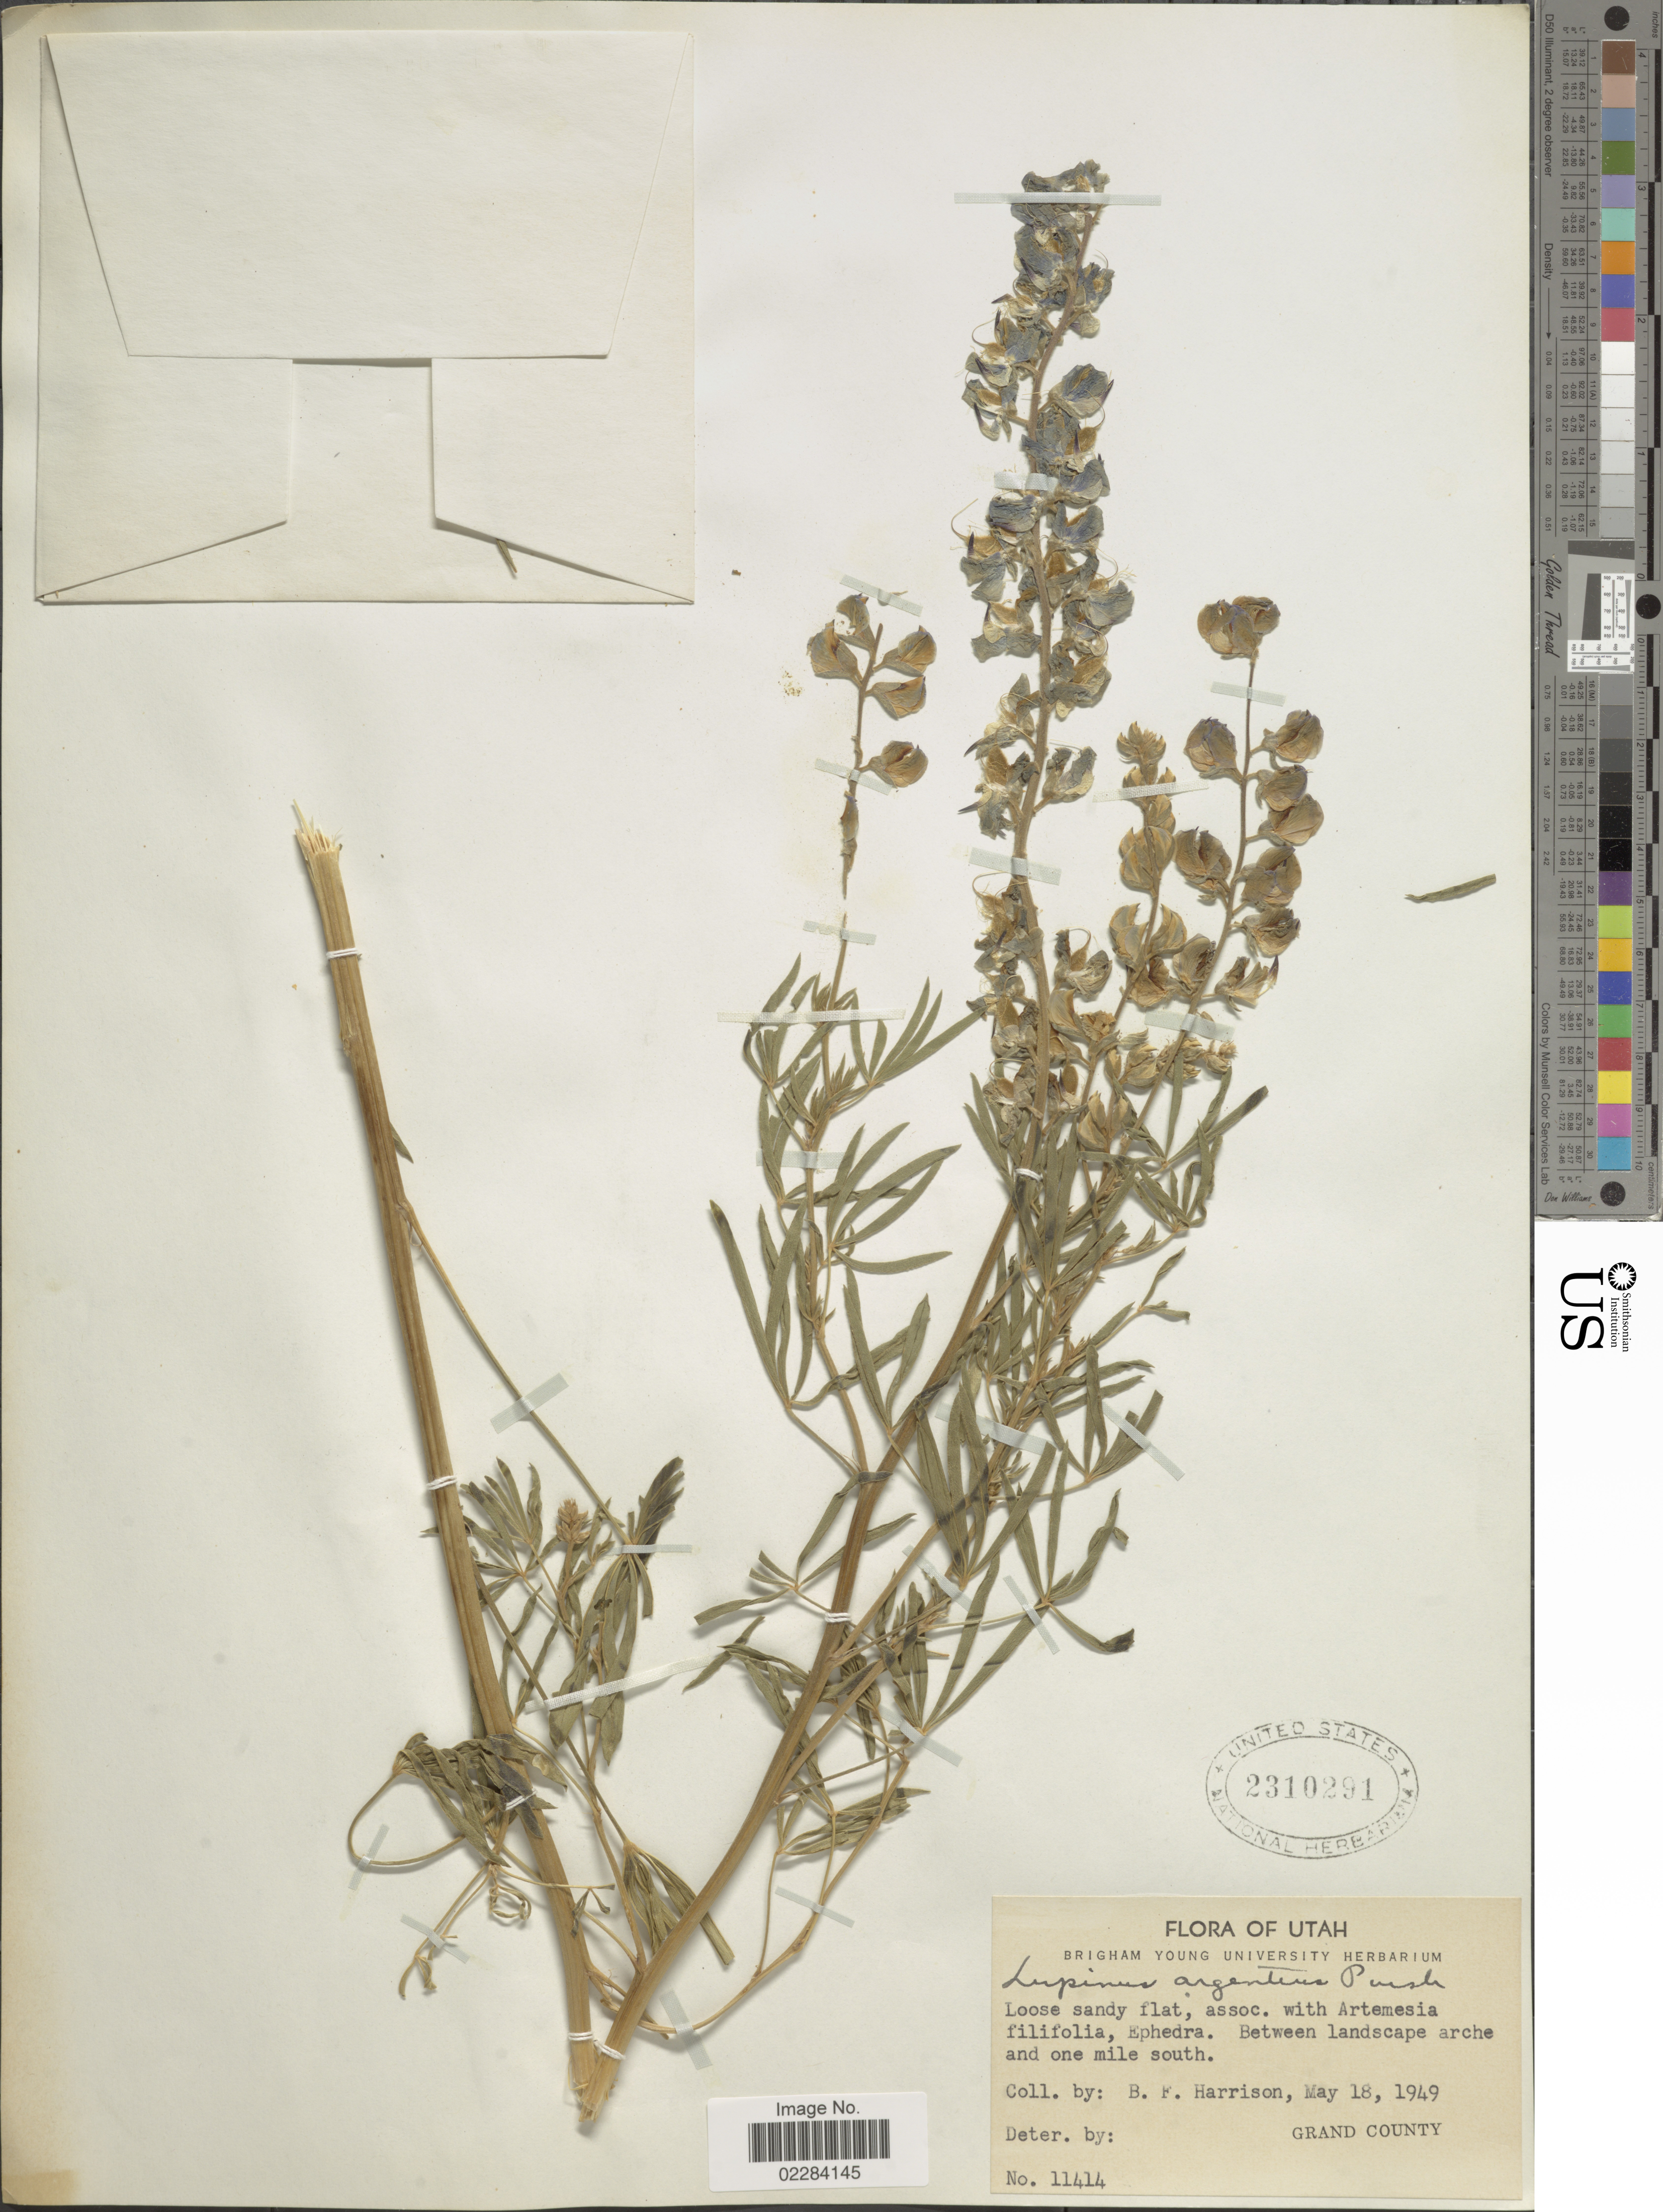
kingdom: Plantae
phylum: Tracheophyta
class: Magnoliopsida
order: Fabales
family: Fabaceae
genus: Lupinus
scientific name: Lupinus argenteus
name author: Pursh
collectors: B. F. Harrison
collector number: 11414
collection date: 1949-05-18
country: United States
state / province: Utah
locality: Between landscape arche and one mile south. Grand County.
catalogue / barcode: US 2310291